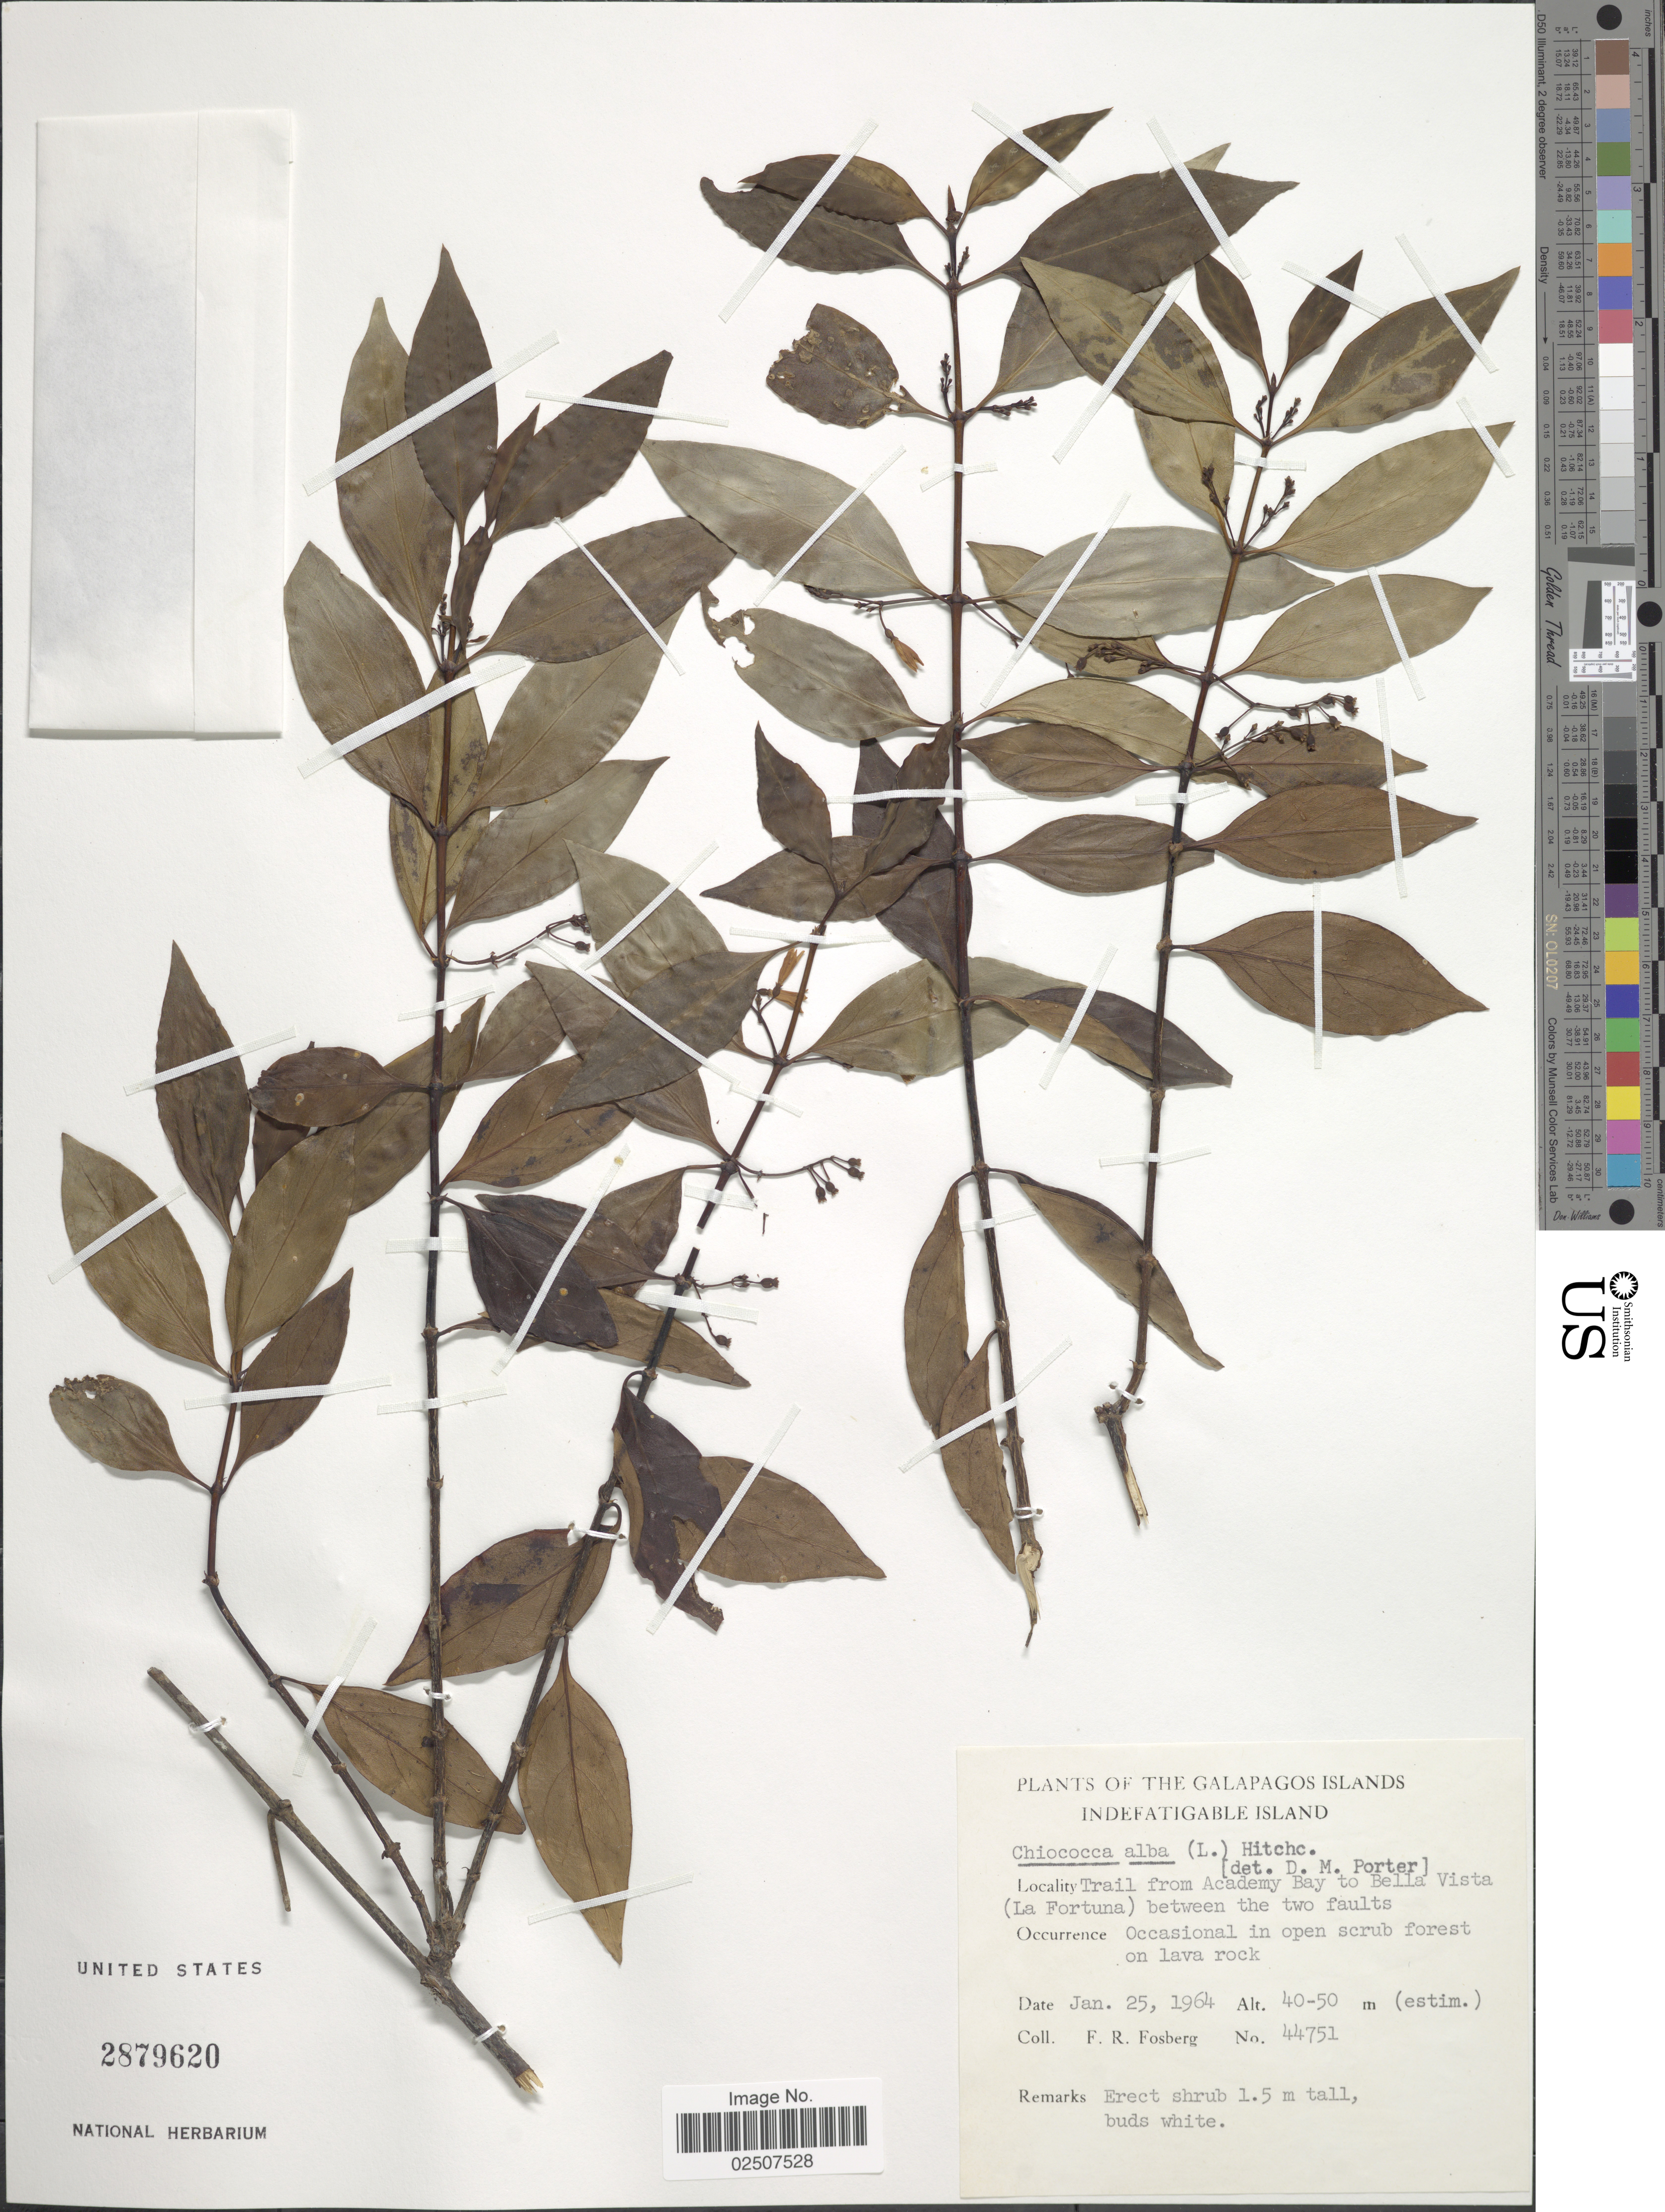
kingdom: Plantae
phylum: Tracheophyta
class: Magnoliopsida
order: Gentianales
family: Rubiaceae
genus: Chiococca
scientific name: Chiococca alba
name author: (L.) Hitchc.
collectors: F. R. Fosberg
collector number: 44751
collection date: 1964-01-25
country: Ecuador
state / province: Colón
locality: Galapagos Islands. Indefatigable Island. Trail from Academy Bay to Bella Vista (La Fortuna) between the two faults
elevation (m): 40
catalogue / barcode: US 2879620